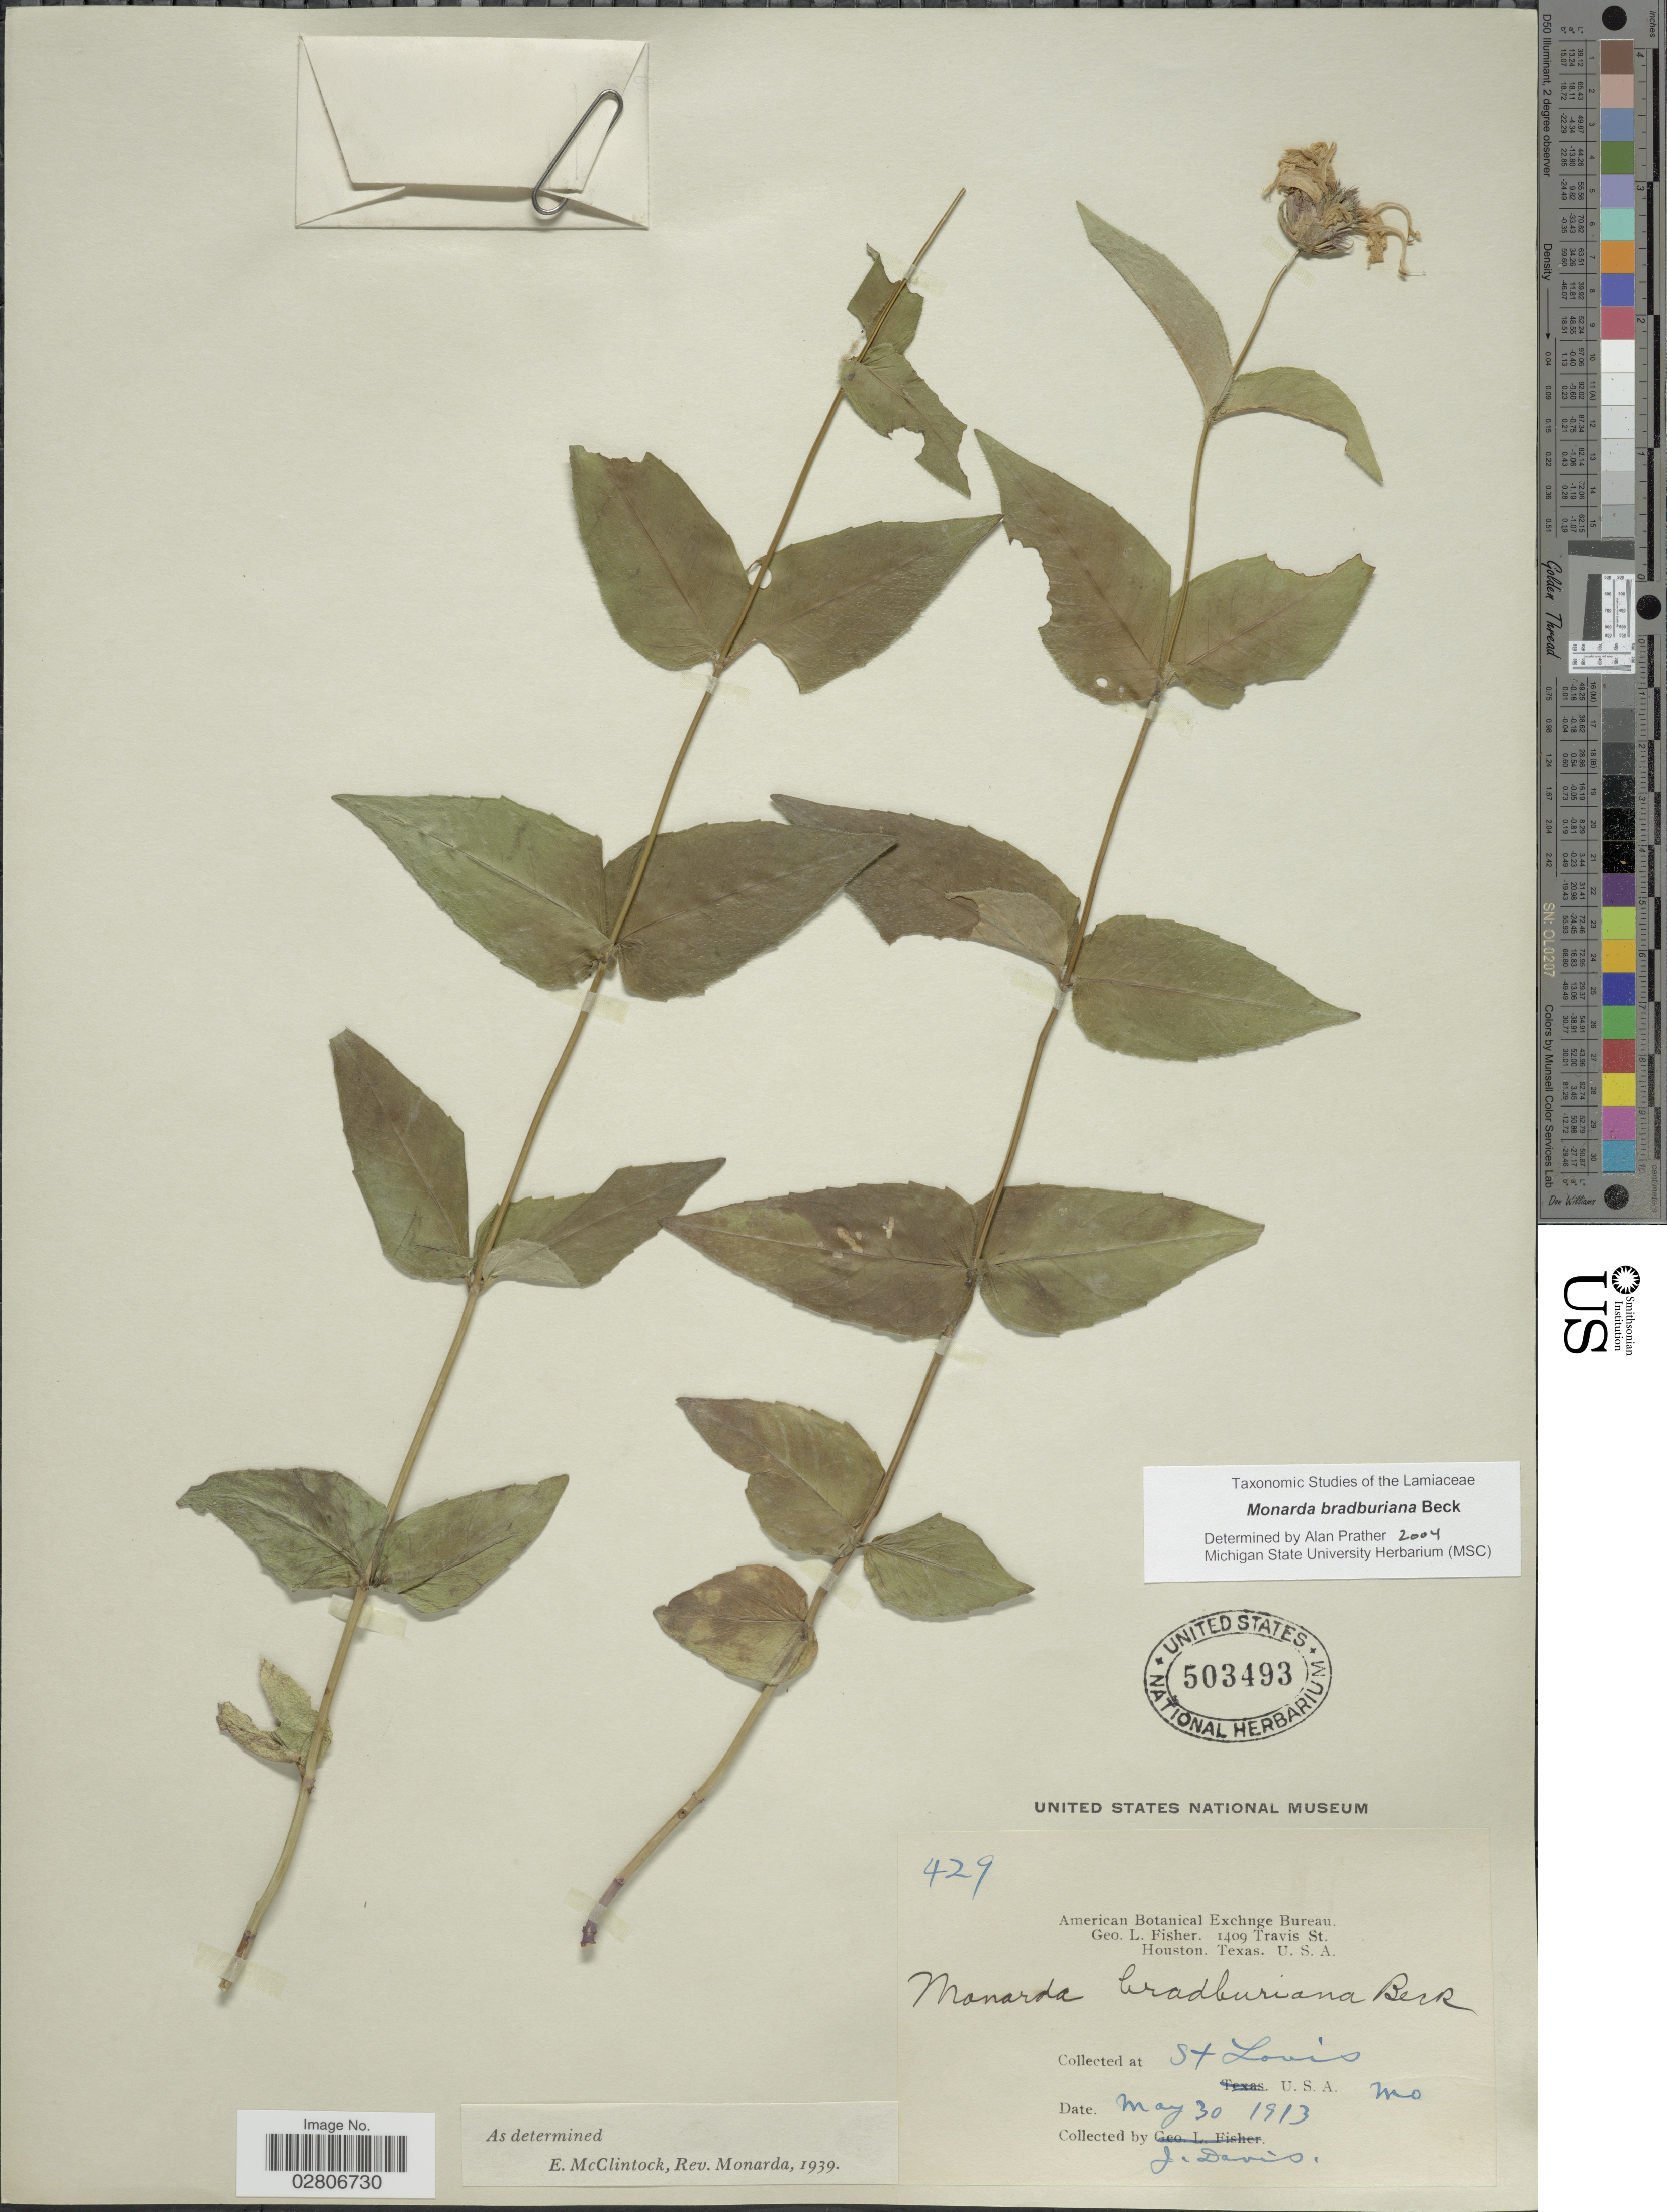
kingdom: Plantae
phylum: Tracheophyta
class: Magnoliopsida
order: Lamiales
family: Lamiaceae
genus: Monarda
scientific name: Monarda bradburiana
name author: L.C. Beck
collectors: J. Davis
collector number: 429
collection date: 1913-05-30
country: United States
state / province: Missouri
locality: St. Louis.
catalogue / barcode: US 503493